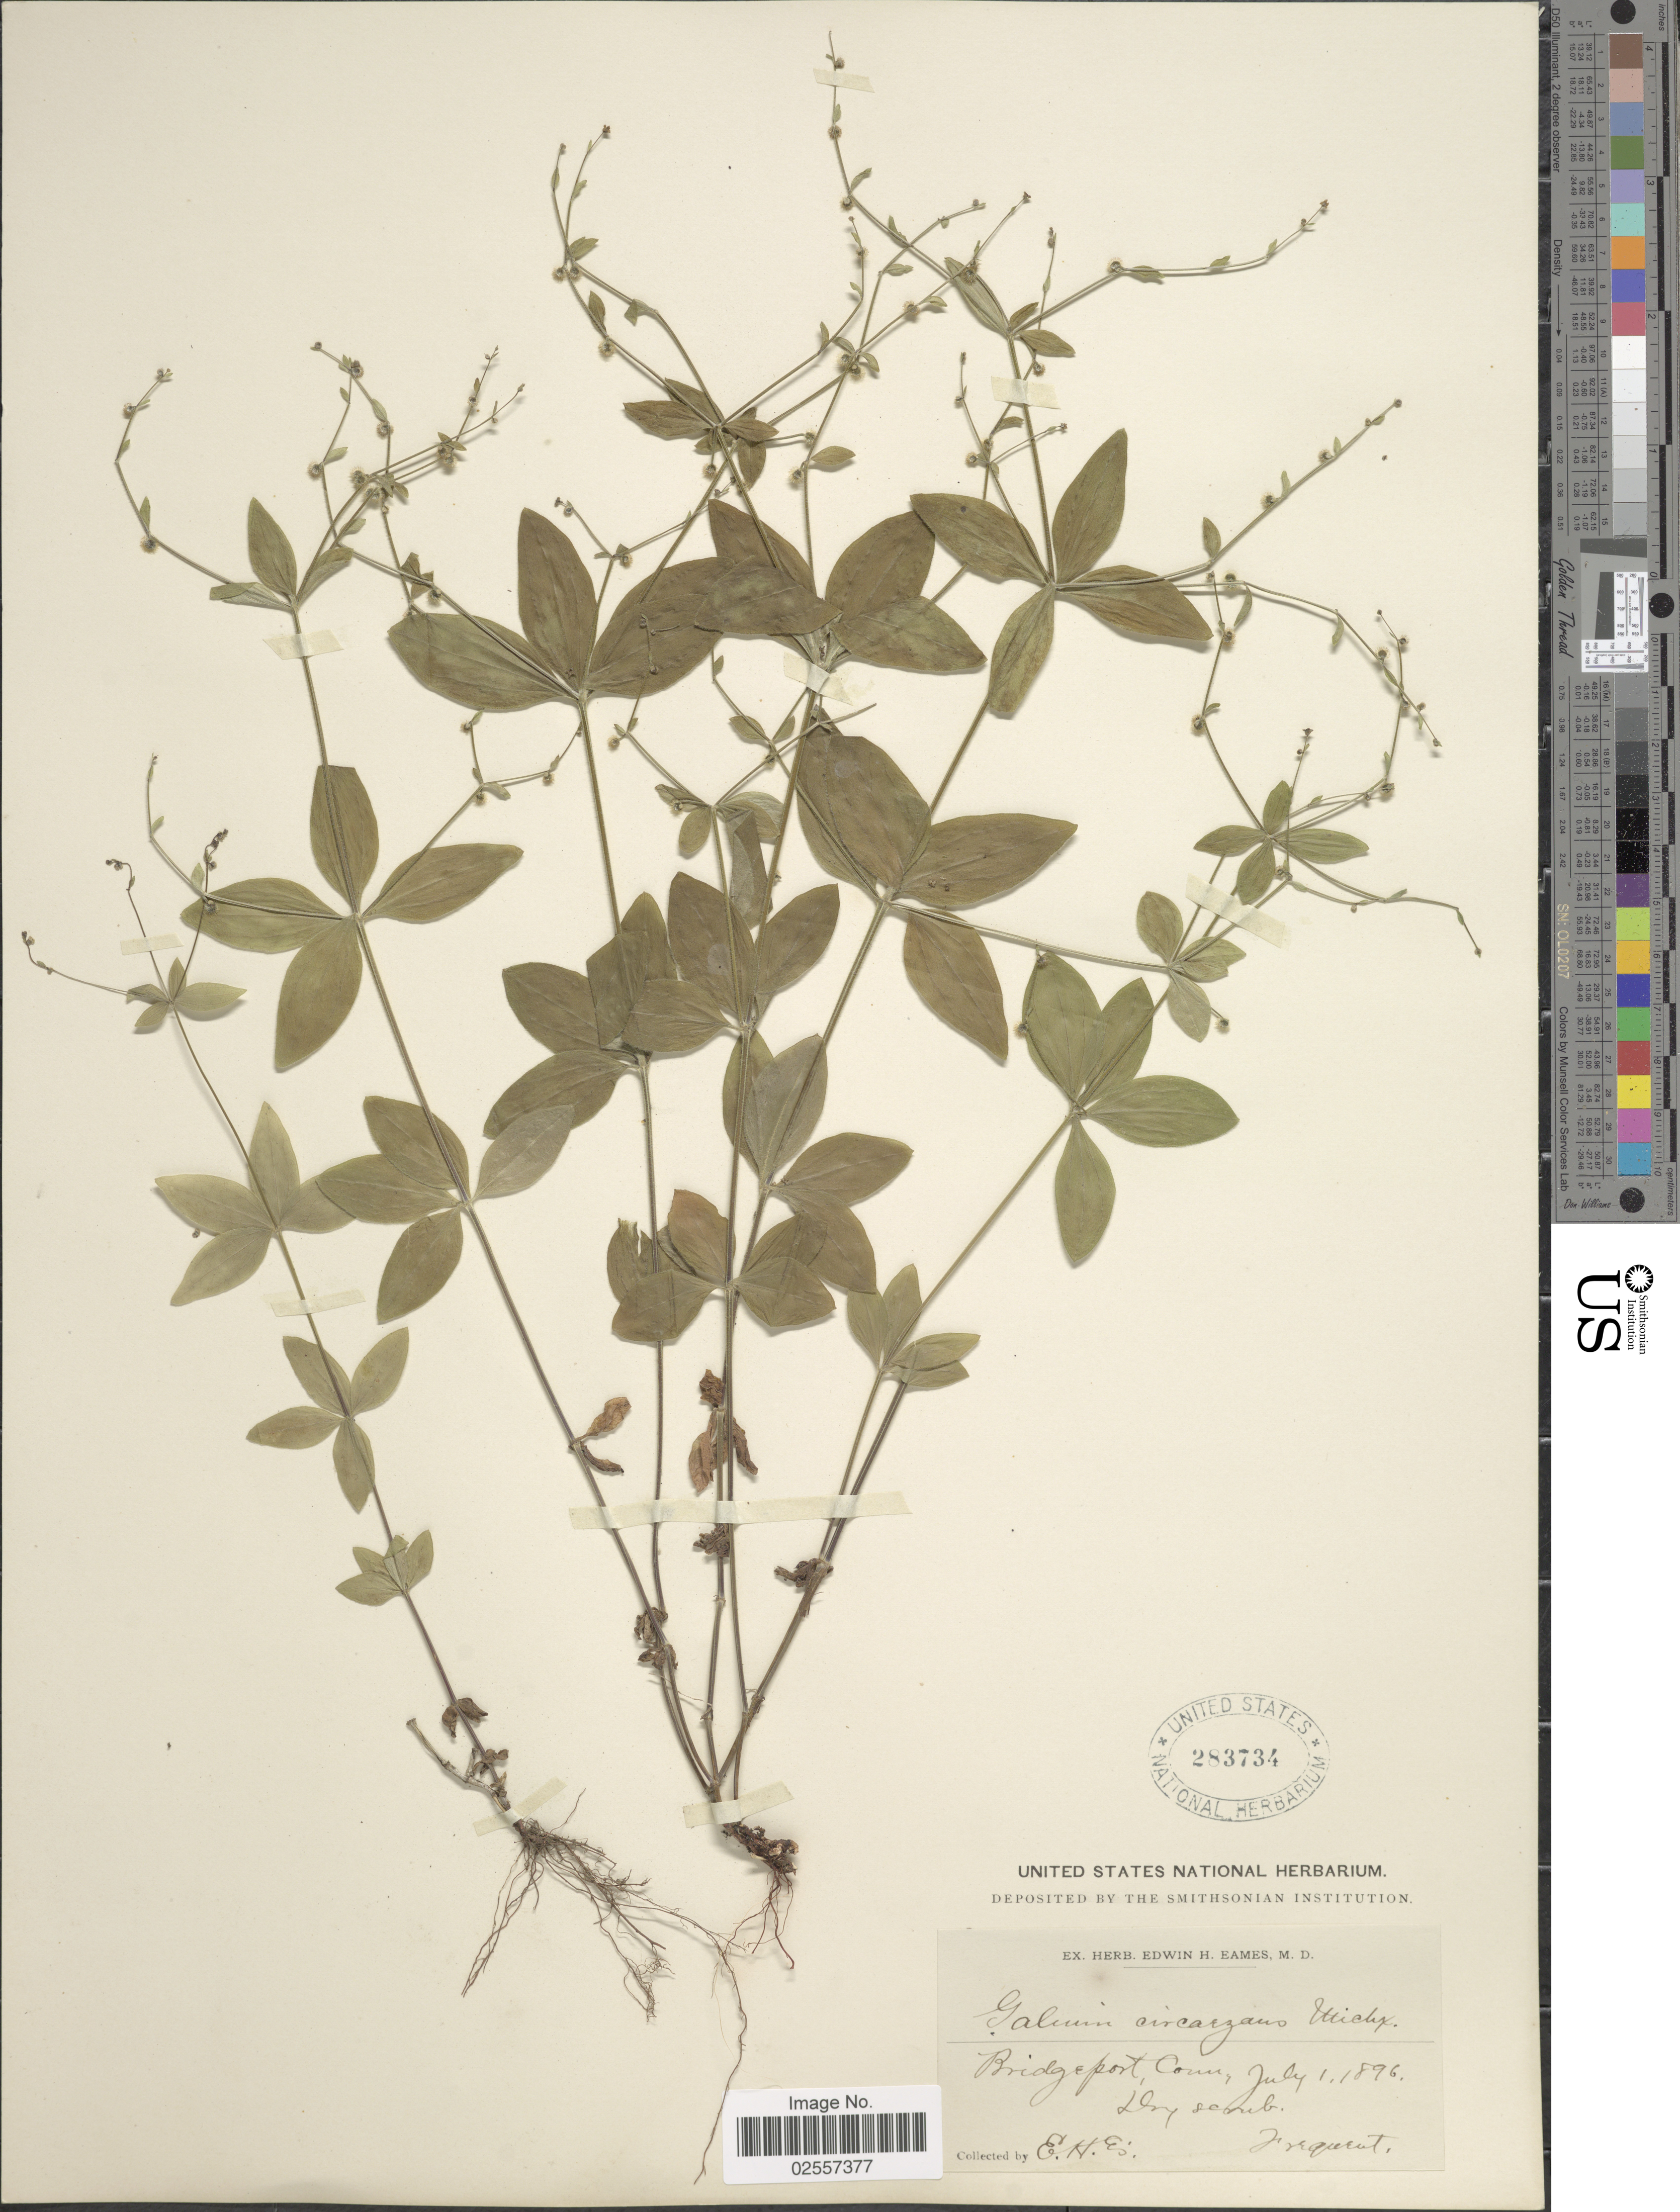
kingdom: Plantae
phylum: Tracheophyta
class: Magnoliopsida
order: Gentianales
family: Rubiaceae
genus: Galium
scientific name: Galium circaezans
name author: Michx.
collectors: E. H. Eames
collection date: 1896-07-01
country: United States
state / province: Connecticut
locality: Bridgeport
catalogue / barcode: US 283734